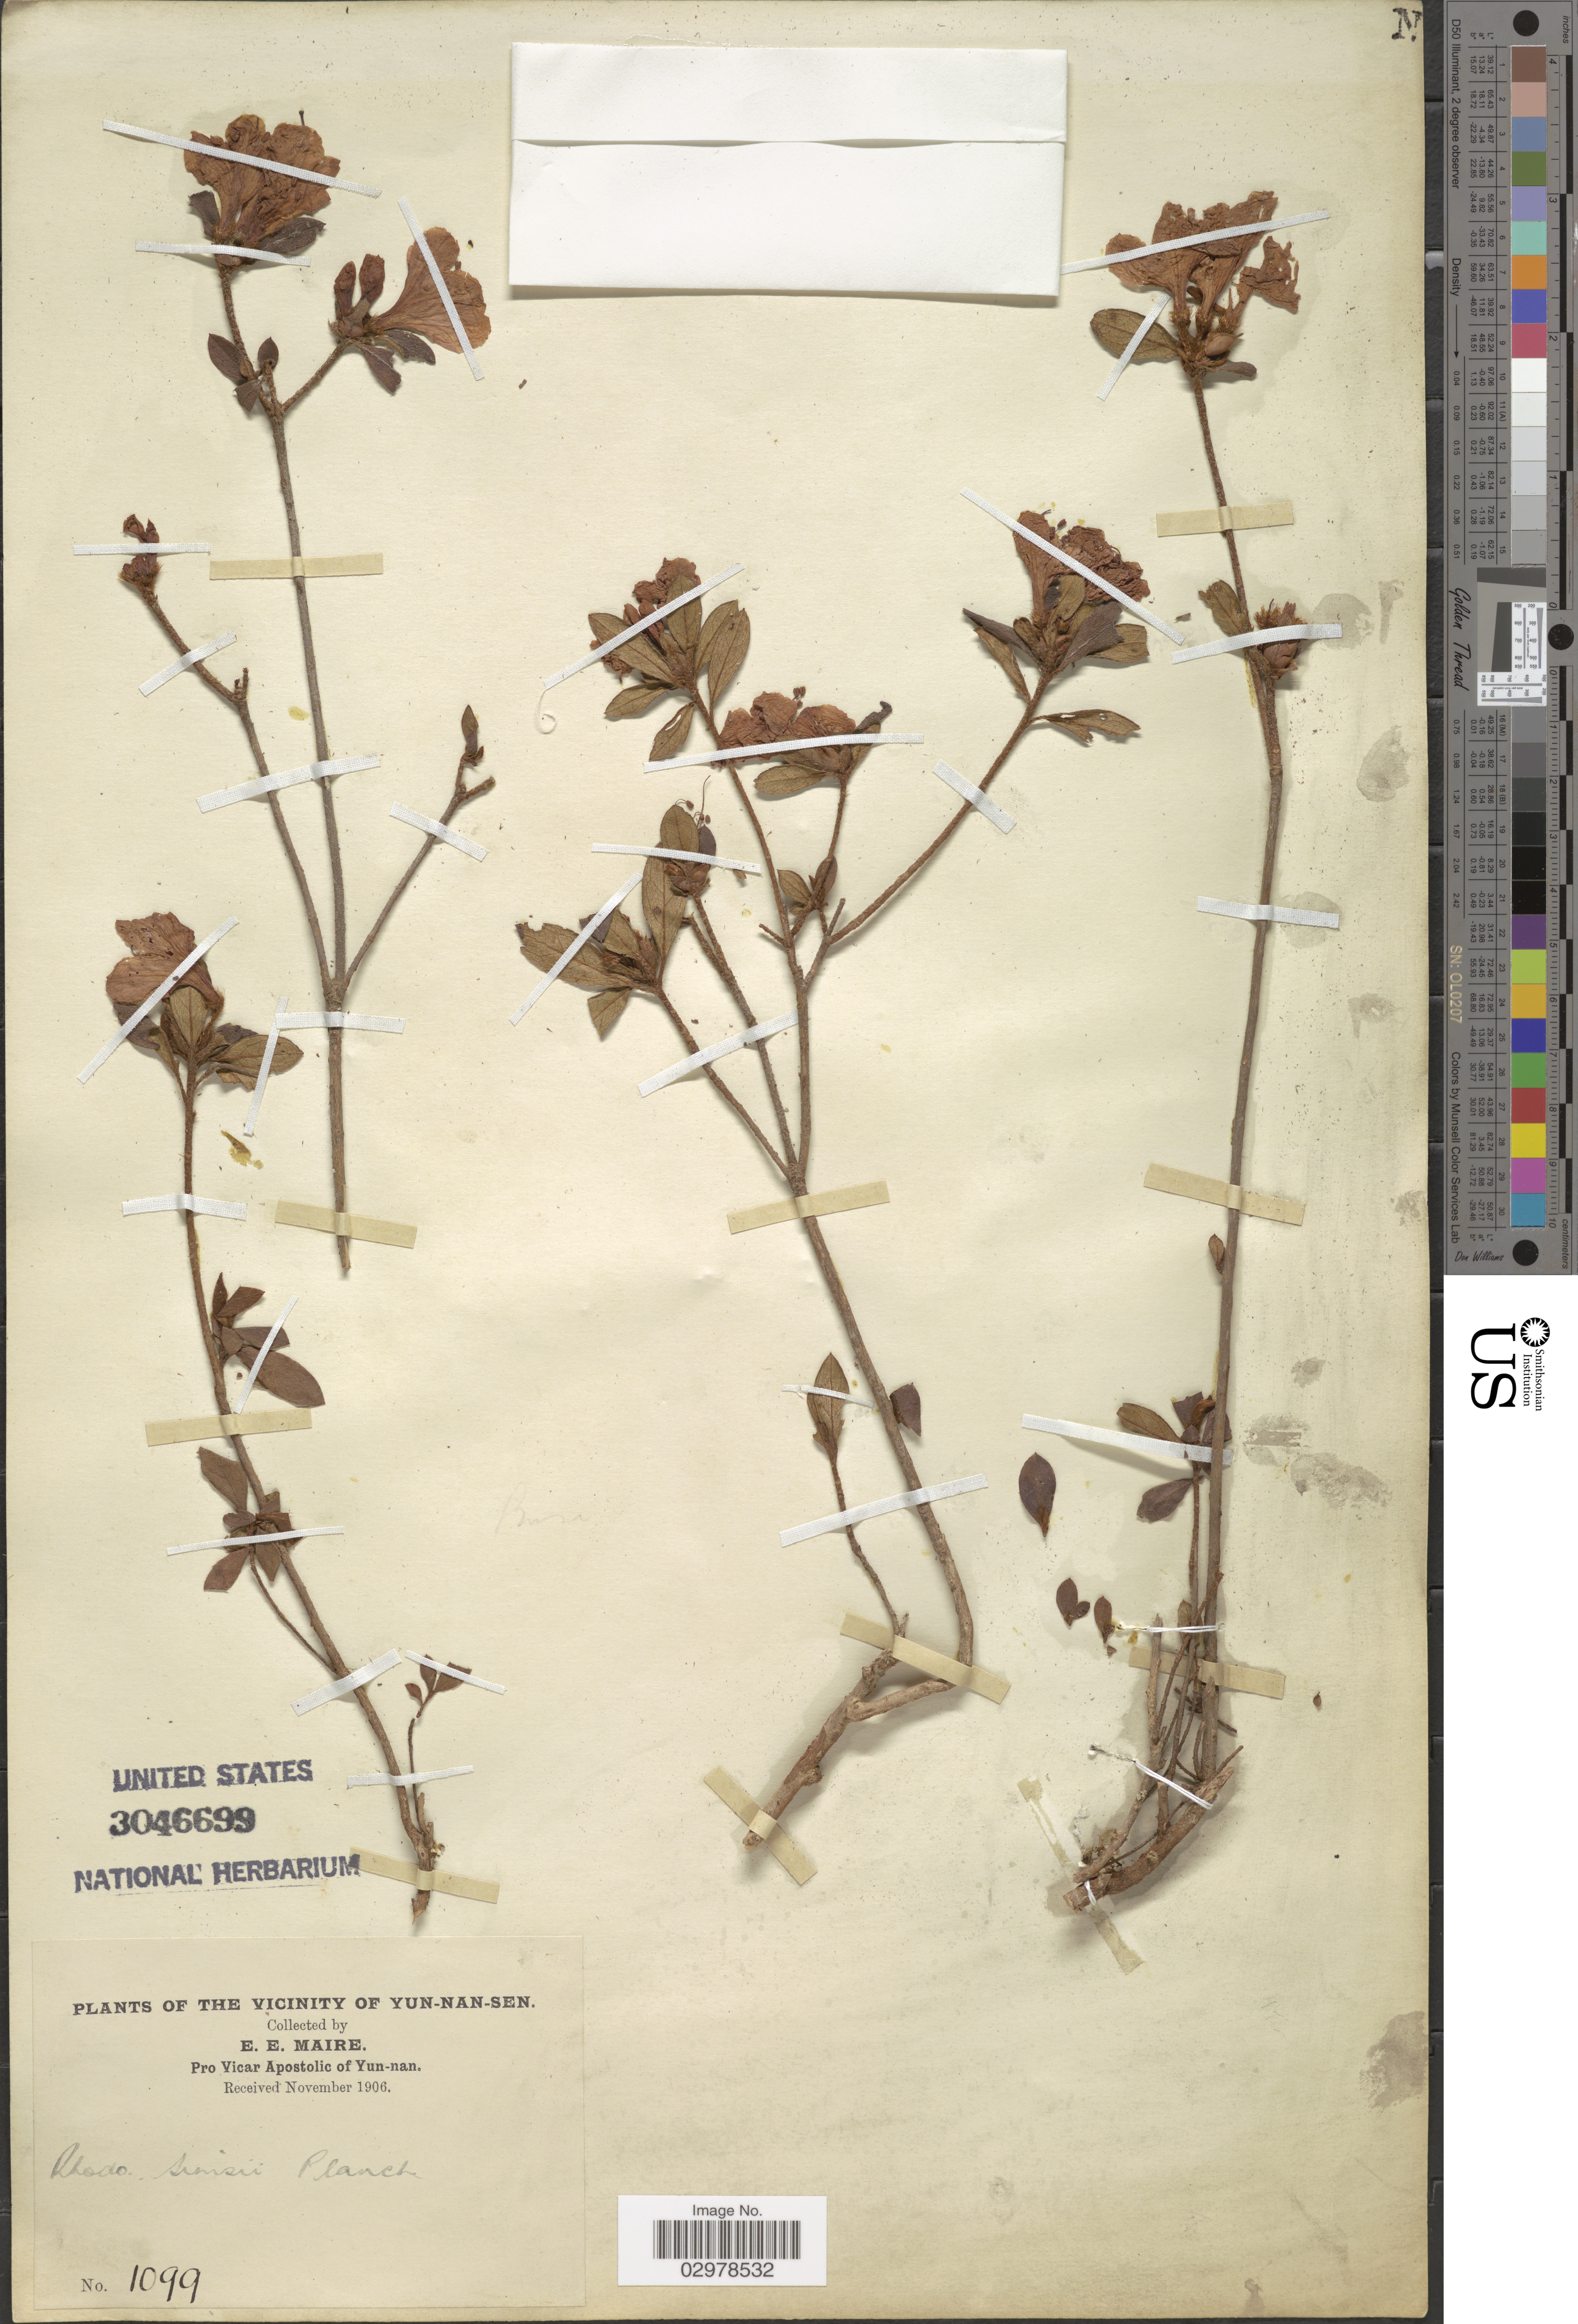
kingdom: Plantae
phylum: Tracheophyta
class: Magnoliopsida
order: Ericales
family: Ericaceae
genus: Rhododendron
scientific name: Rhododendron simsii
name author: Planch.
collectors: E. E. Maire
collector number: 1099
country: China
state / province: Yunnan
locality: The vicinity of Yun-nan-sen. Pro Vicar Apostolic of Yun-nan.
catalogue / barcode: US 3046699